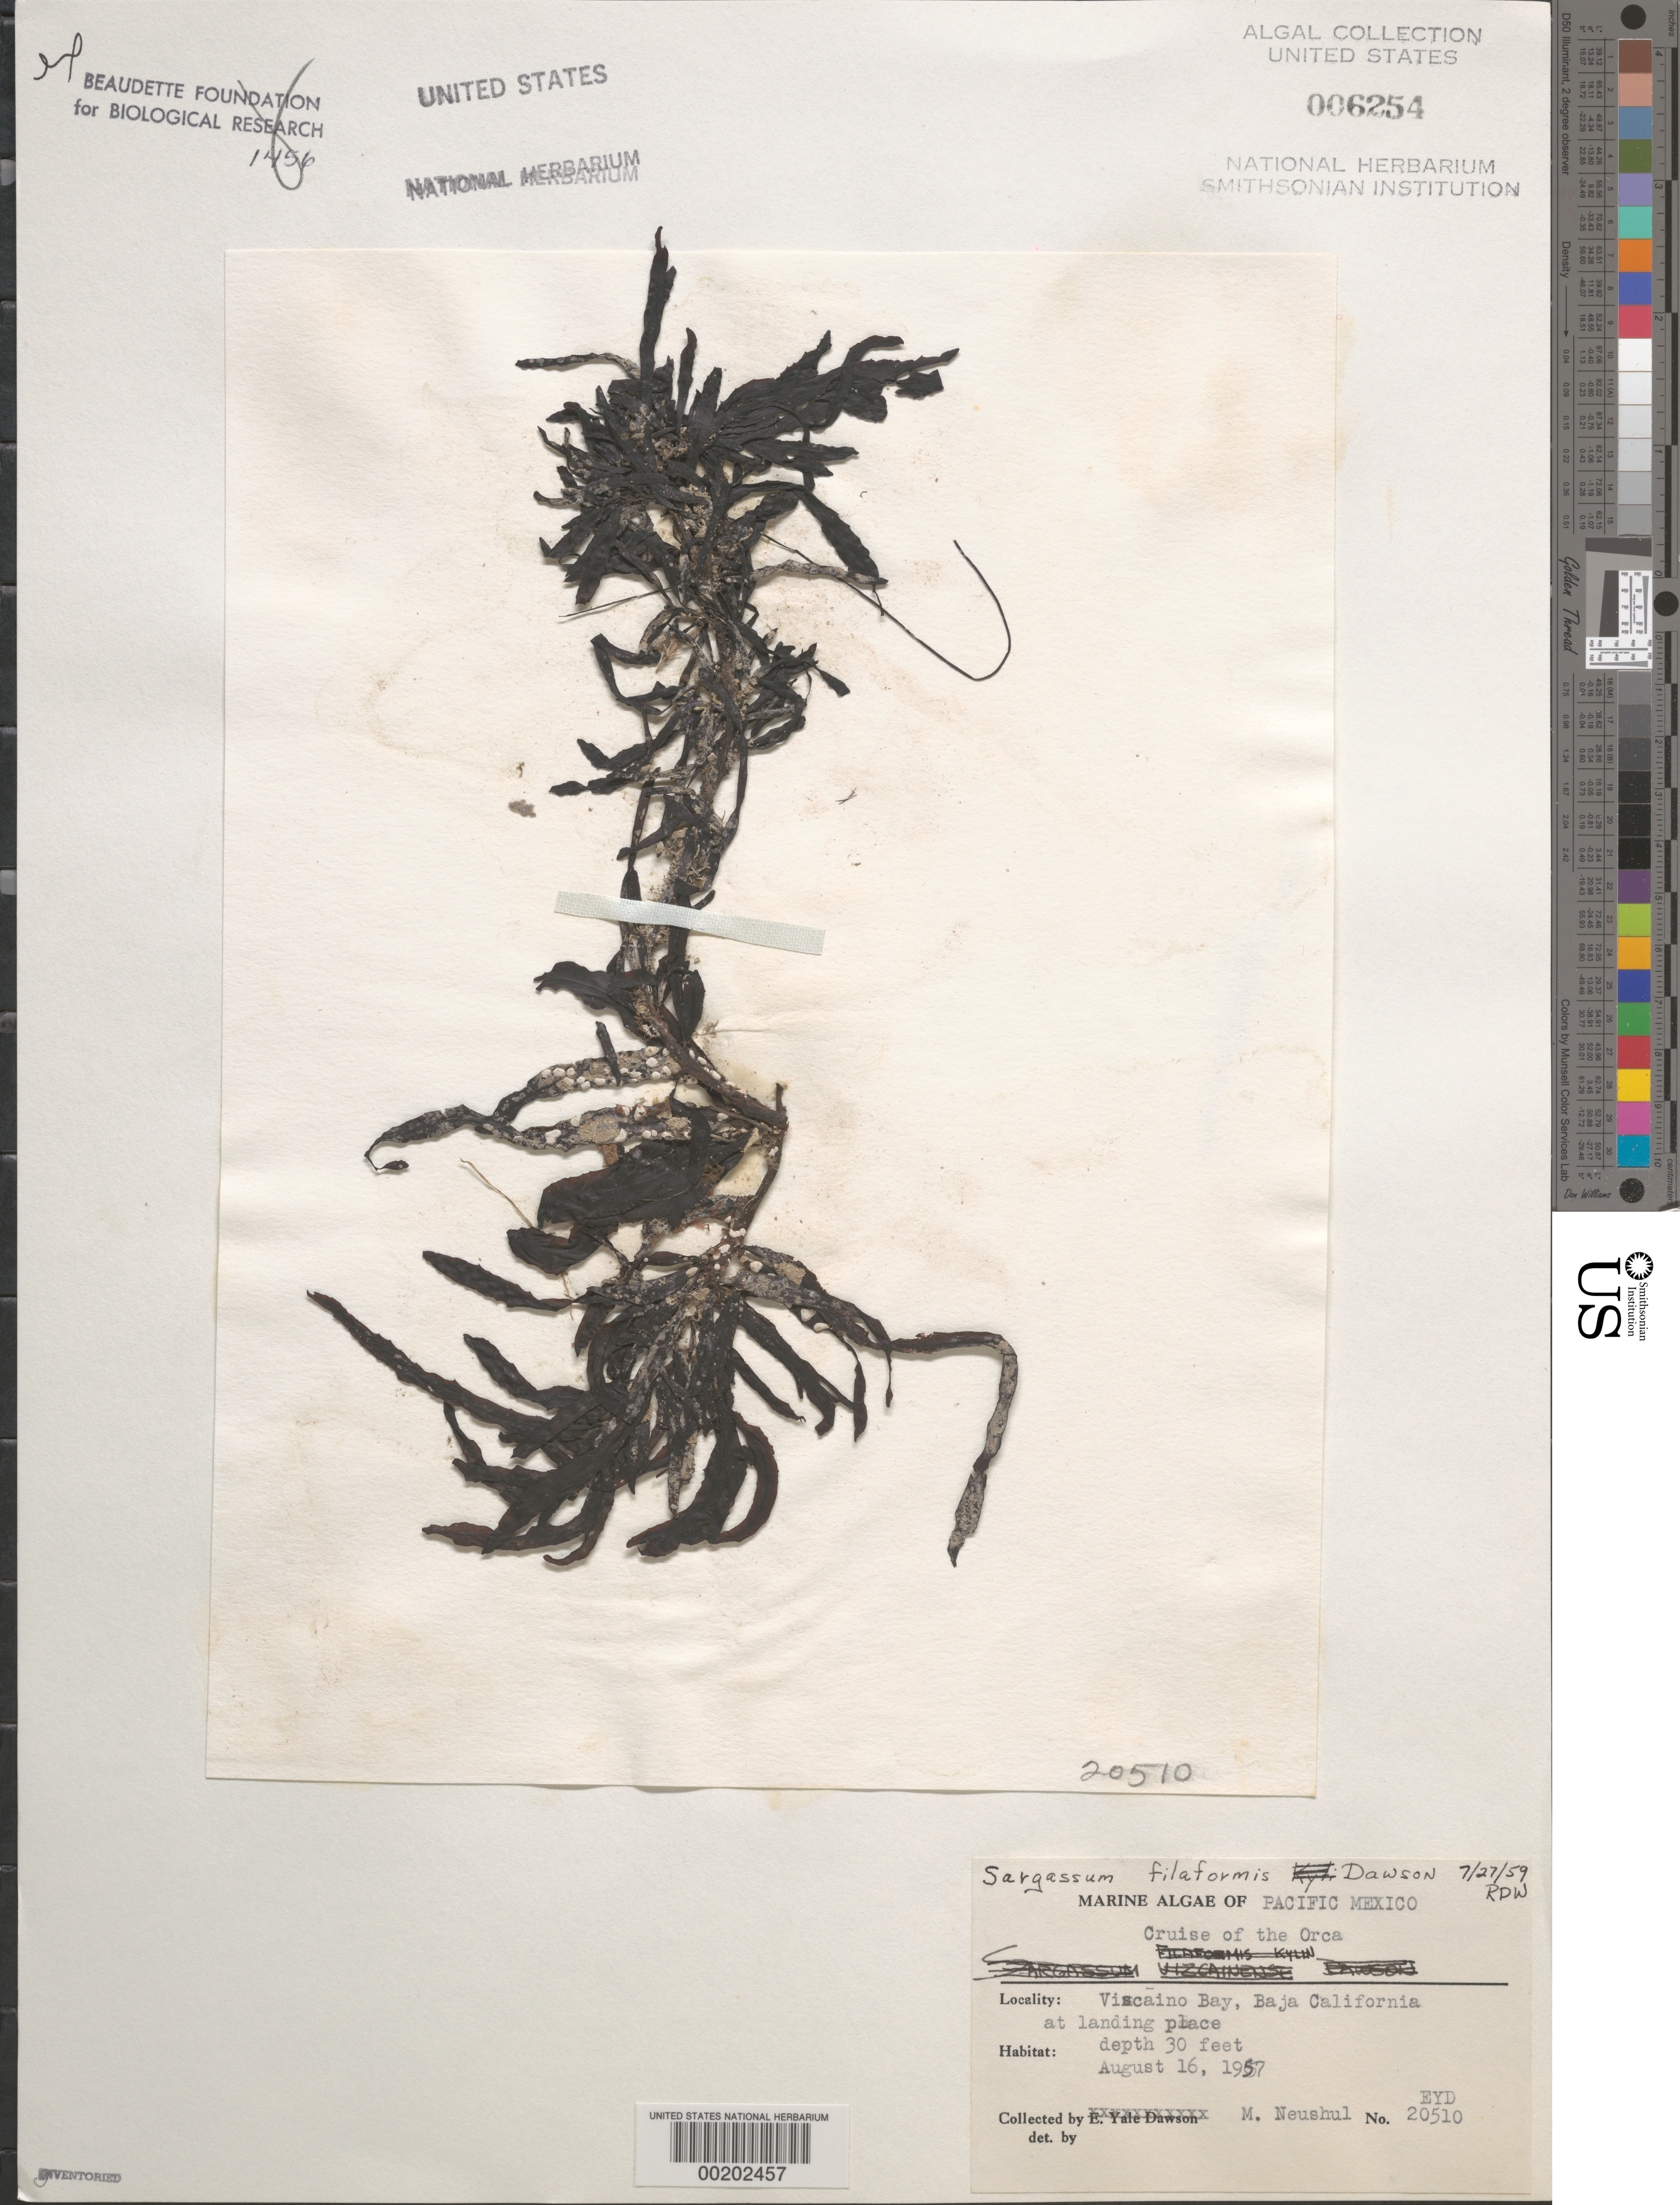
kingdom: Chromista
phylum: Ochrophyta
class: Phaeophyceae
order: Fucales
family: Sargassaceae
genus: Sargassum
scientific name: Sargassum filaformis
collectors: M. Neushul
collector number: EYD 20510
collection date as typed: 16 Aug 1957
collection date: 1957-08-16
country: Mexico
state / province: Baja California Norte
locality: Bahia Sebastian Vizcaino (Bahia Viscaino)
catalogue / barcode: US 6254